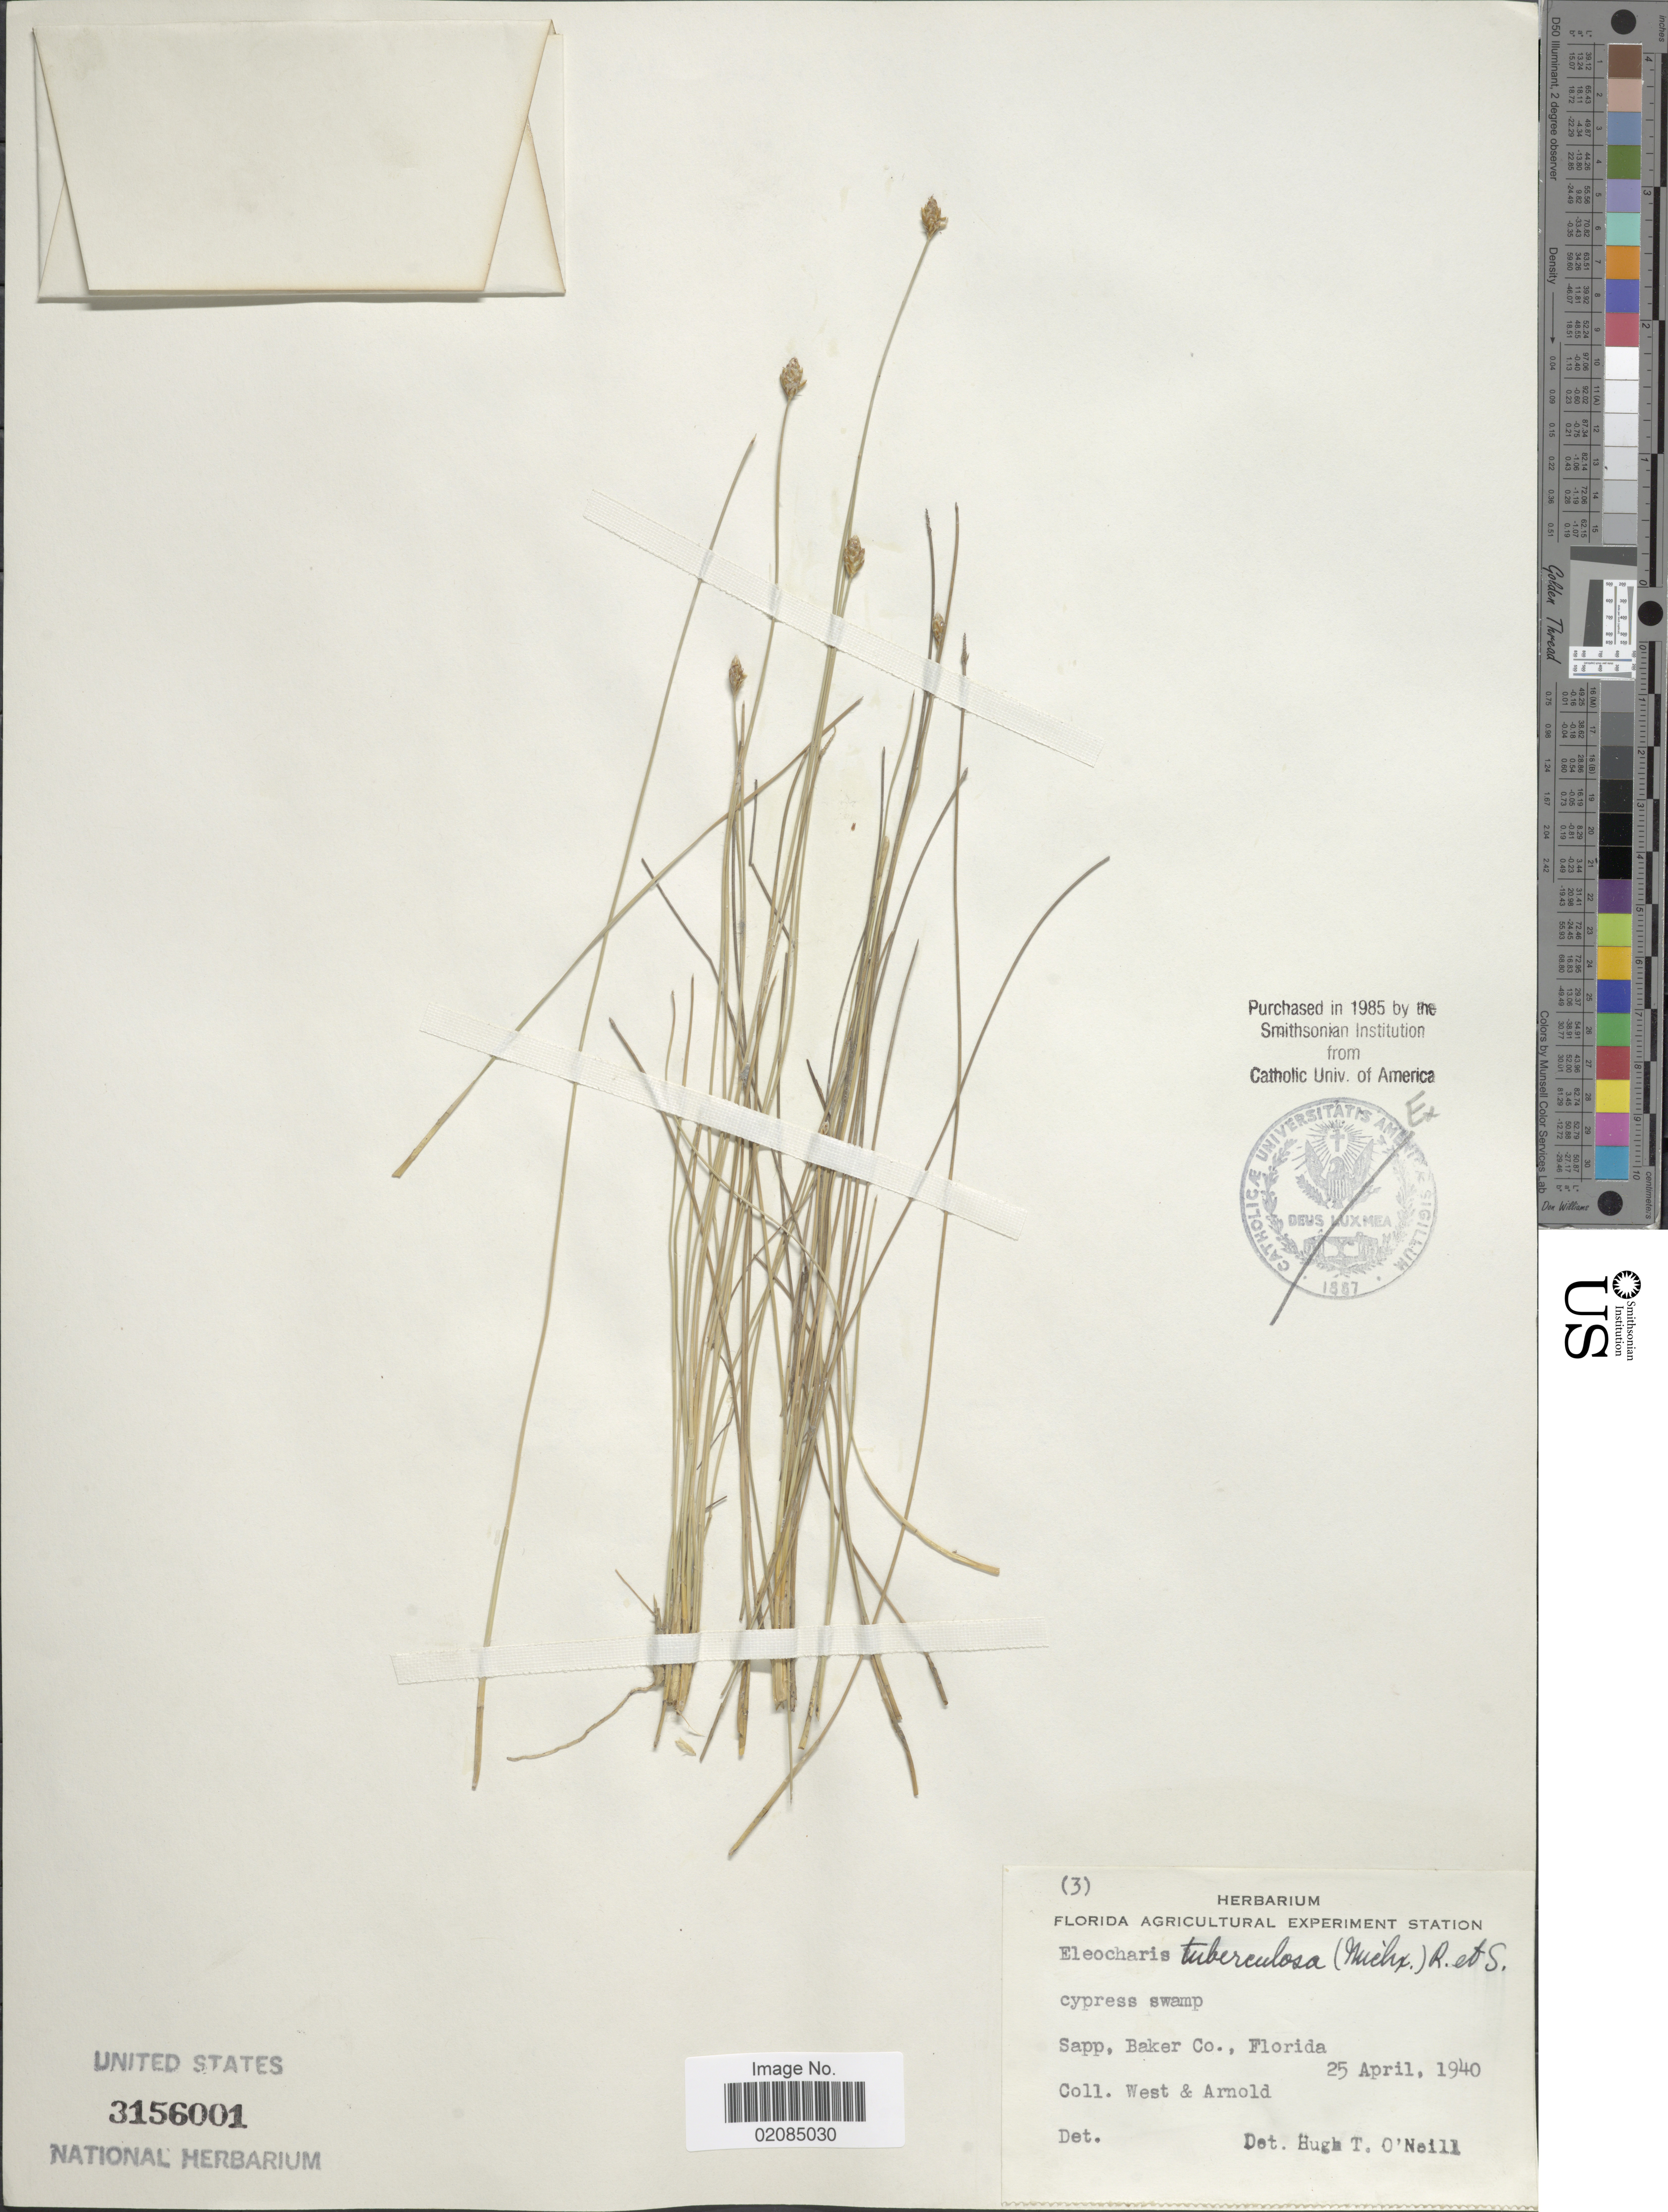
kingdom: Plantae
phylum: Tracheophyta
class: Liliopsida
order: Poales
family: Cyperaceae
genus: Eleocharis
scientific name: Eleocharis tuberculosa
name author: (Michx.) Roem. & Schult.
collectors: -. West & -. Arnold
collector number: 3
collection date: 1940-04-25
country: United States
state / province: Florida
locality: Sapp, Baker Co.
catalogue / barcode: US 3156001